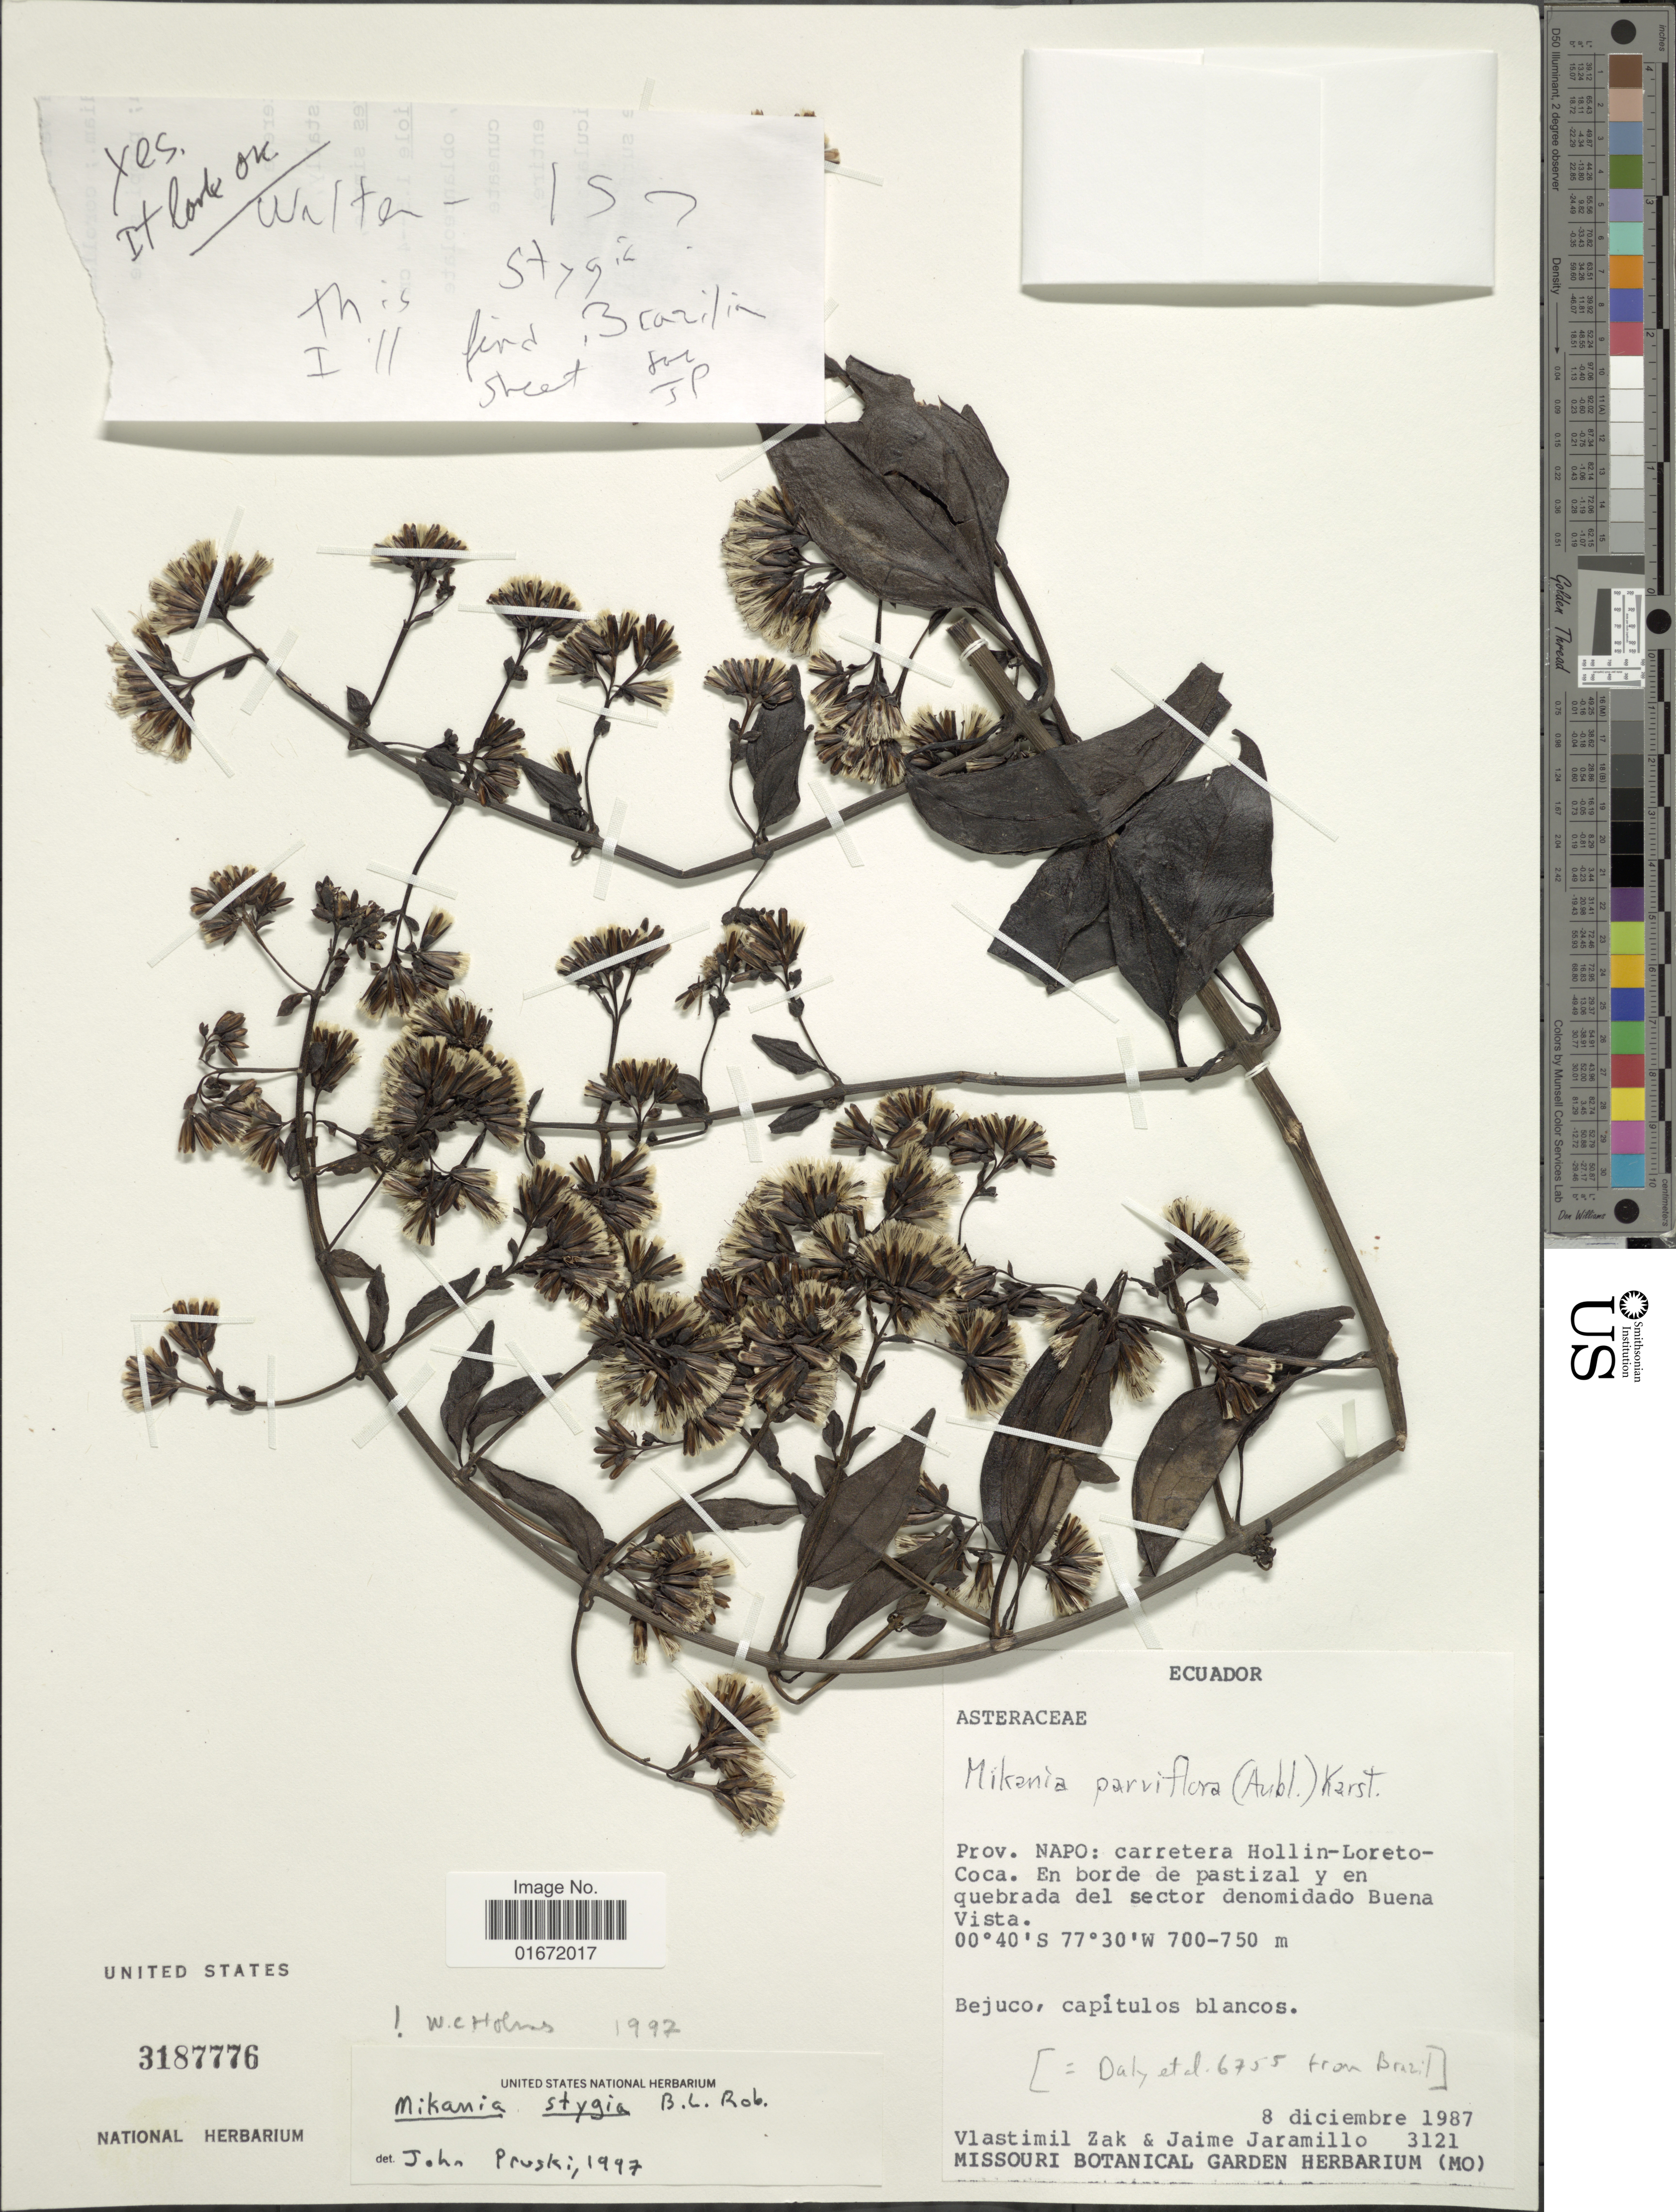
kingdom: Plantae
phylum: Tracheophyta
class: Magnoliopsida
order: Asterales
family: Asteraceae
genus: Mikania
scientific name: Mikania stygia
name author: B.L. Rob.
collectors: V. Zak & J. Jaramillo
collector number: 3121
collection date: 1987-12-08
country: Ecuador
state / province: Napo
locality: Prov. Napo: carretera Hollin-Loreto-Coca. En borde de pastizal y en quebrada del sector denomidado Buena Vista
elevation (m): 700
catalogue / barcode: US 3187776